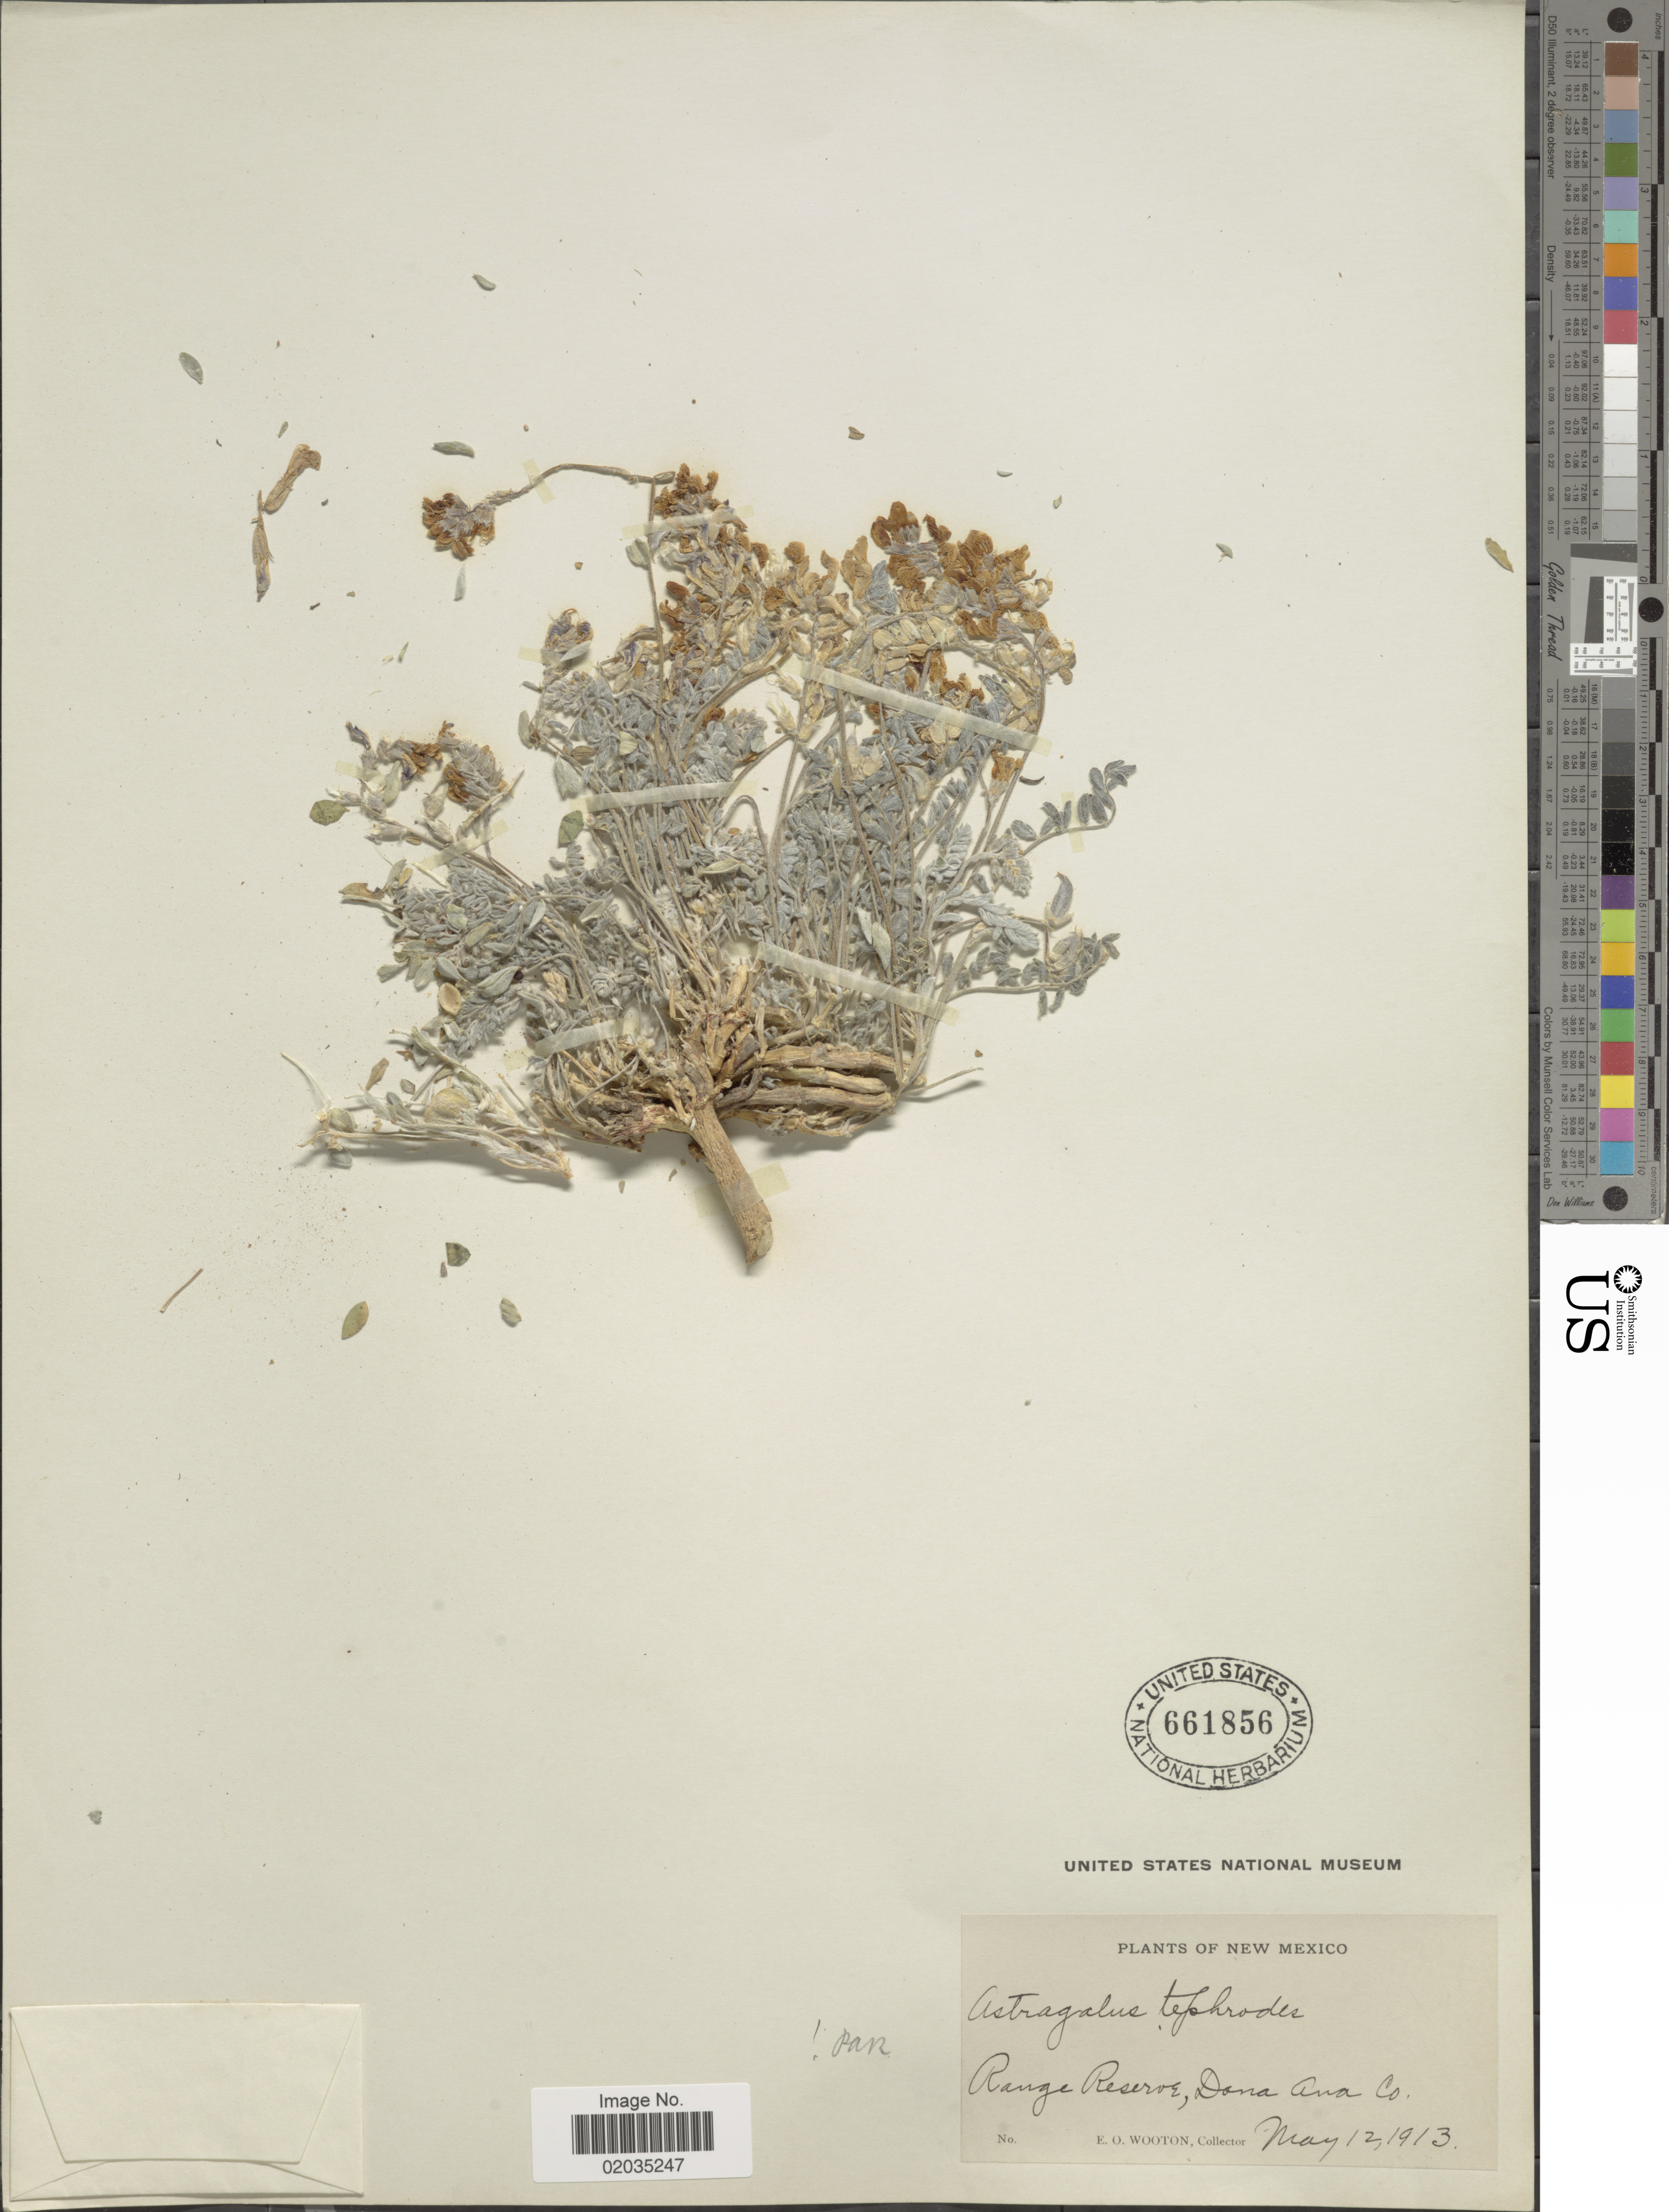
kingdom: Plantae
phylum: Tracheophyta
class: Magnoliopsida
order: Fabales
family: Fabaceae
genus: Astragalus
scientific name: Astragalus tephrodes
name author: A. Gray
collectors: E. O. Wooton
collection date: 1913-05-12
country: United States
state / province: New Mexico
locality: Range Reserve, Dona Ana Co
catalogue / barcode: US 661856